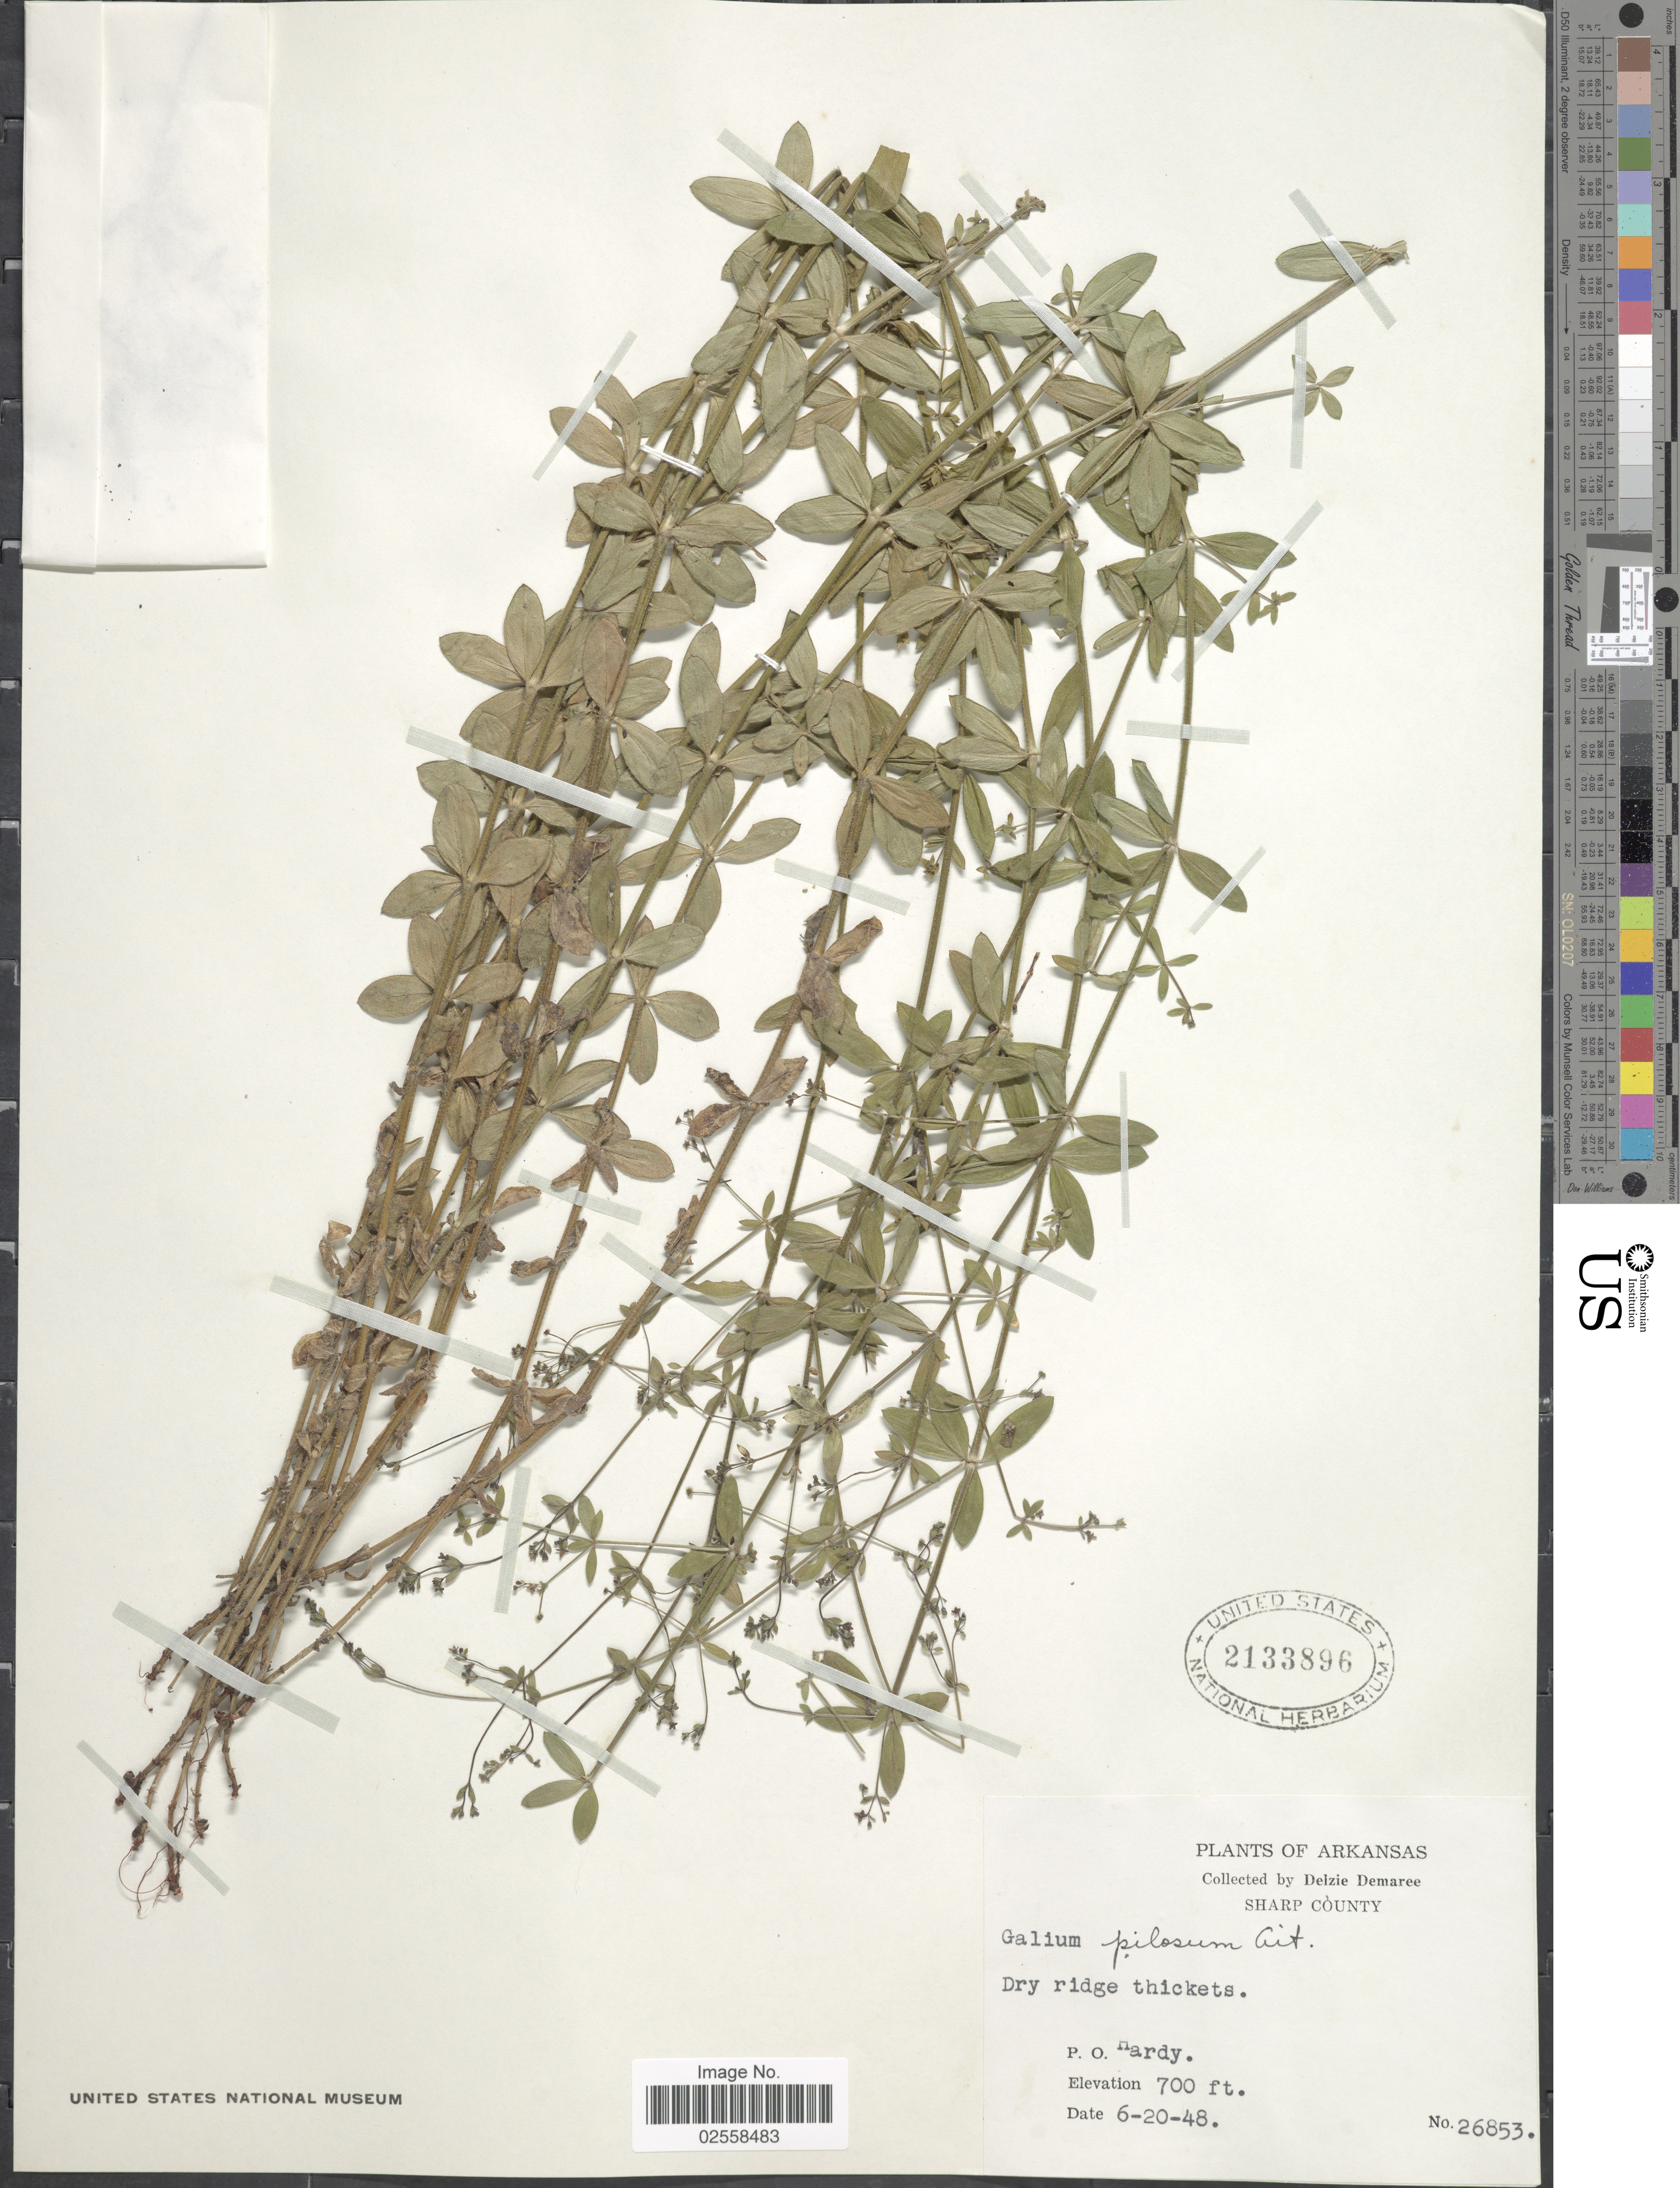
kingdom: Plantae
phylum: Tracheophyta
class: Magnoliopsida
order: Gentianales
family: Rubiaceae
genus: Galium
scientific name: Galium pilosum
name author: Aiton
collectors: D. Demaree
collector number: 26853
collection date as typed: Transcribed d/m/y: 20/6/48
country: United States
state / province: Arkansas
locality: Sharp County, Hardy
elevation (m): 213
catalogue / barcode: US 2133896